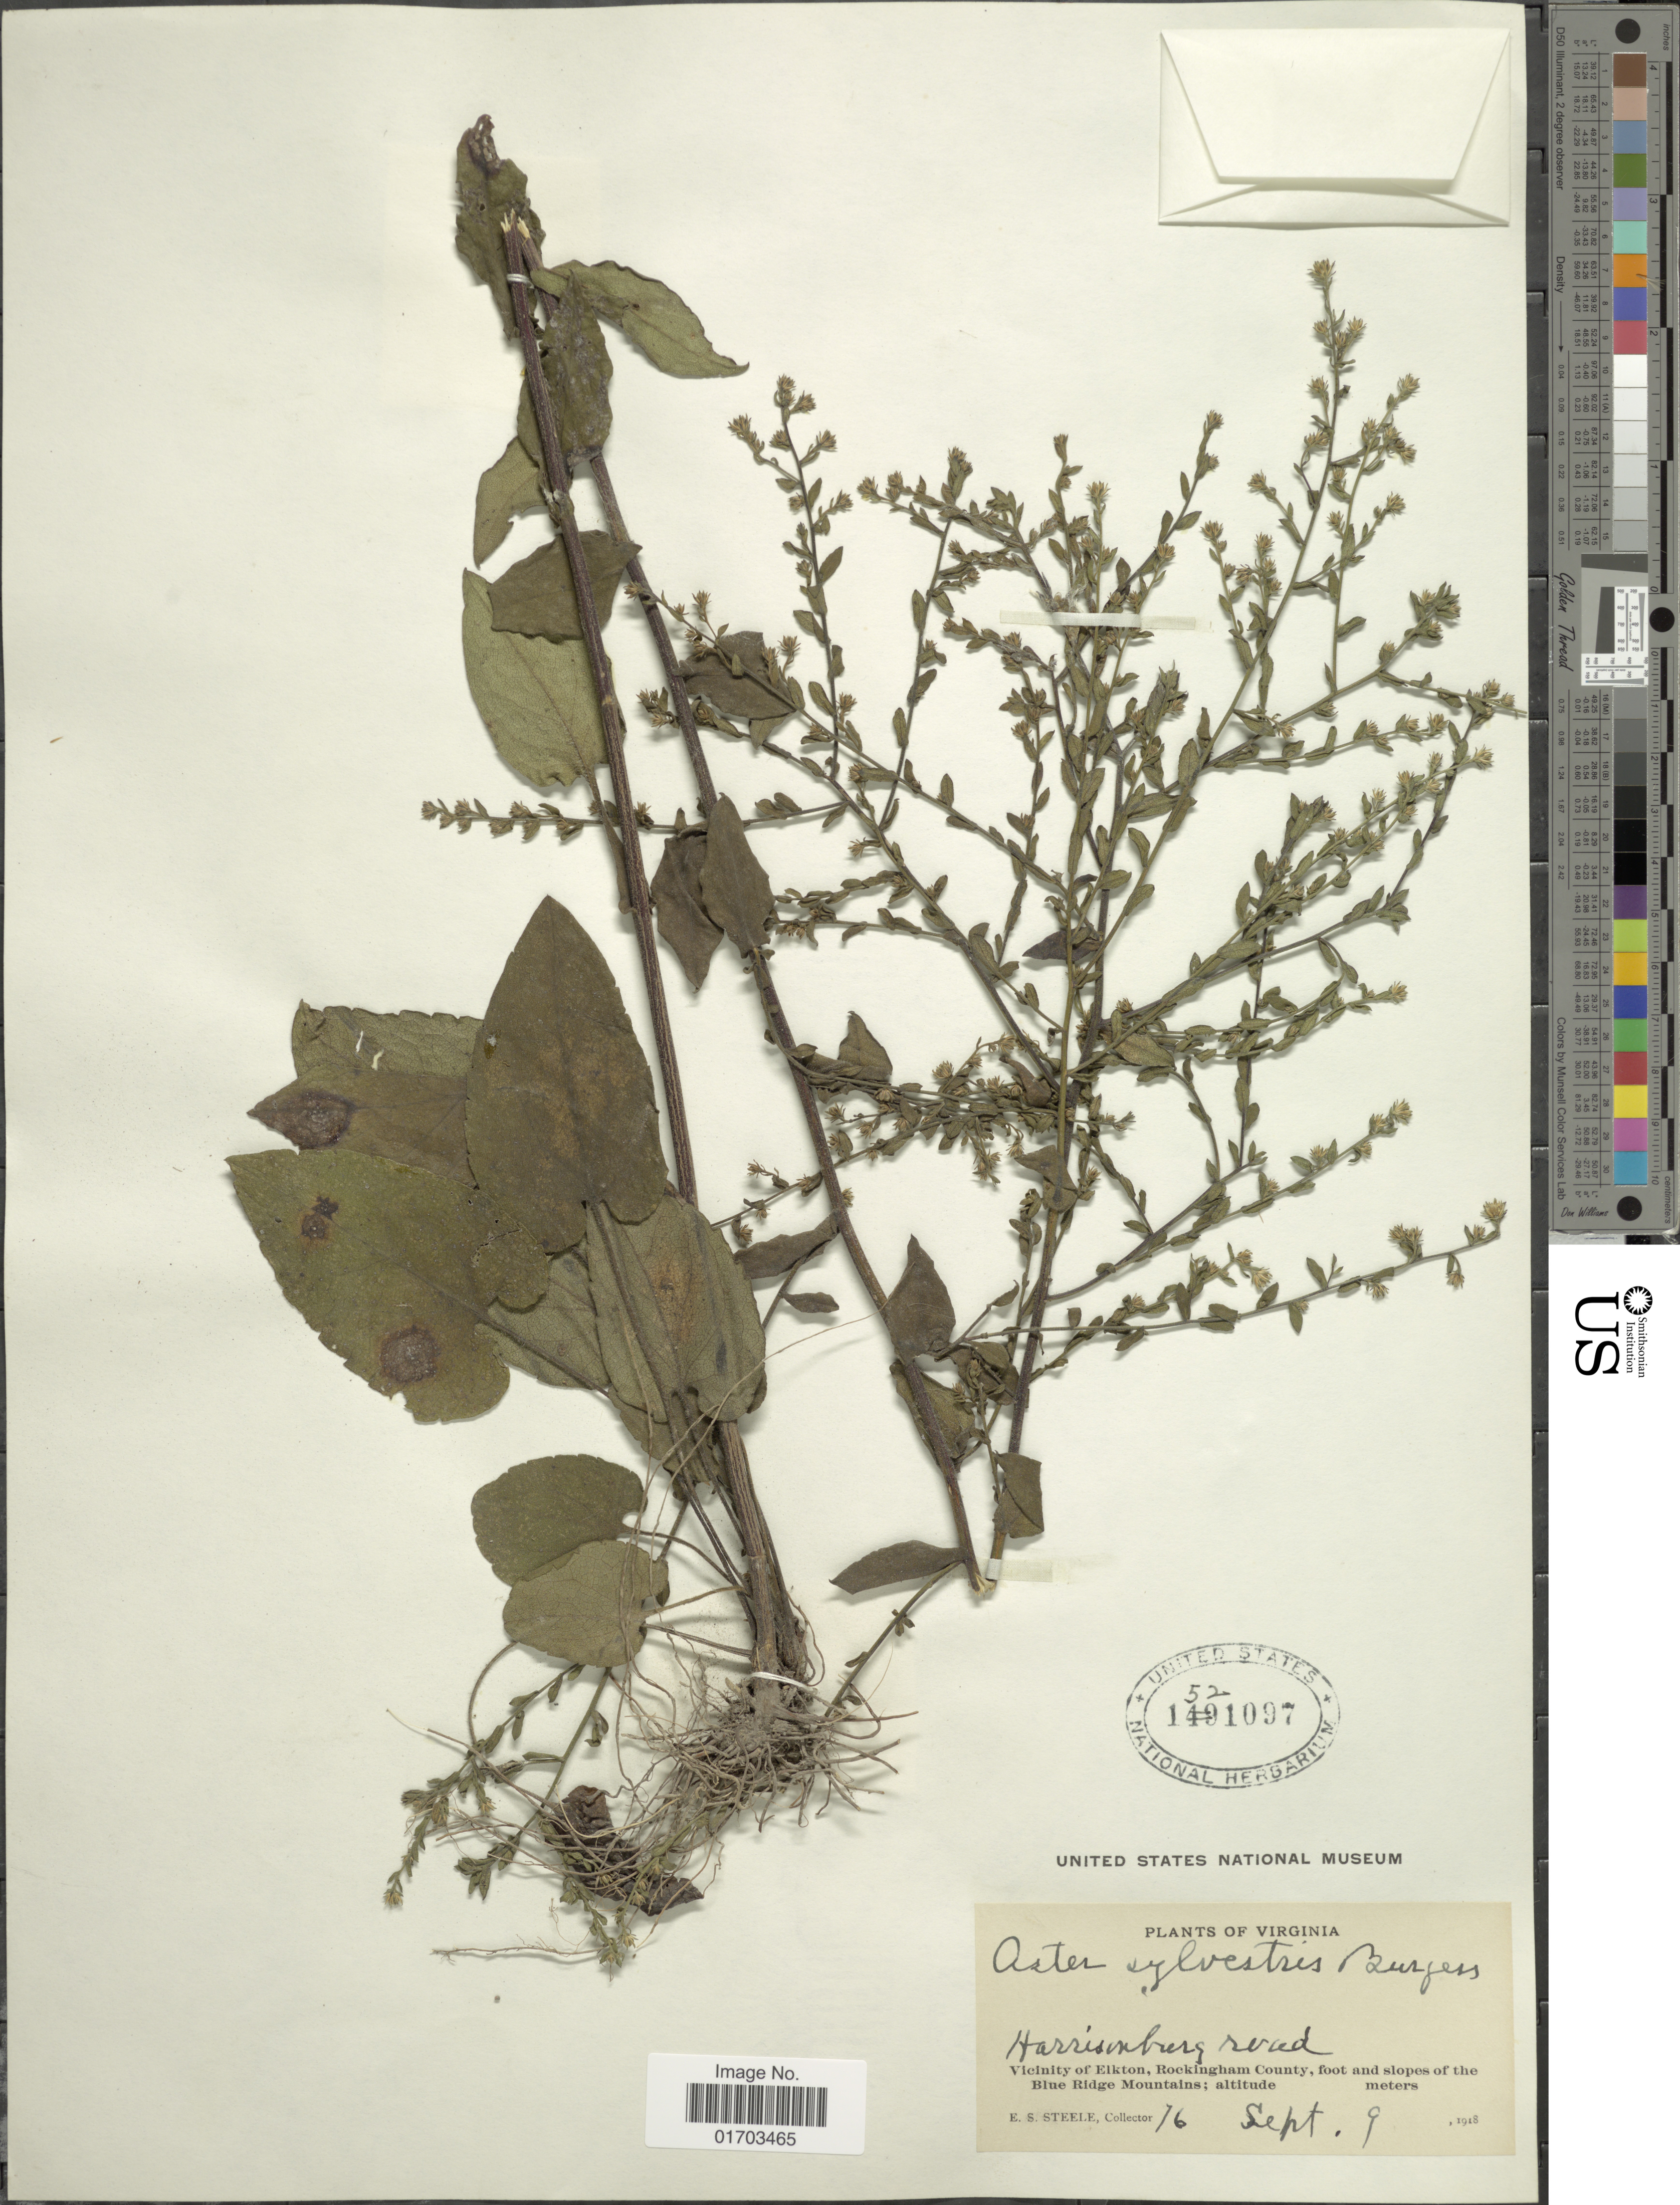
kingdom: Plantae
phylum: Tracheophyta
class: Magnoliopsida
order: Asterales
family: Asteraceae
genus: Symphyotrichum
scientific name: Symphyotrichum undulatum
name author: (L.) G.L. Nesom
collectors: E. Steele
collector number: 76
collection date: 1918-09-09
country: United States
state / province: Virginia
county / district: Rockingham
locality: Harrisonburg road, vicinity of Elkton, Rockingham County, foot and slopes of the Blue Ridge Mountains.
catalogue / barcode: US 1521097